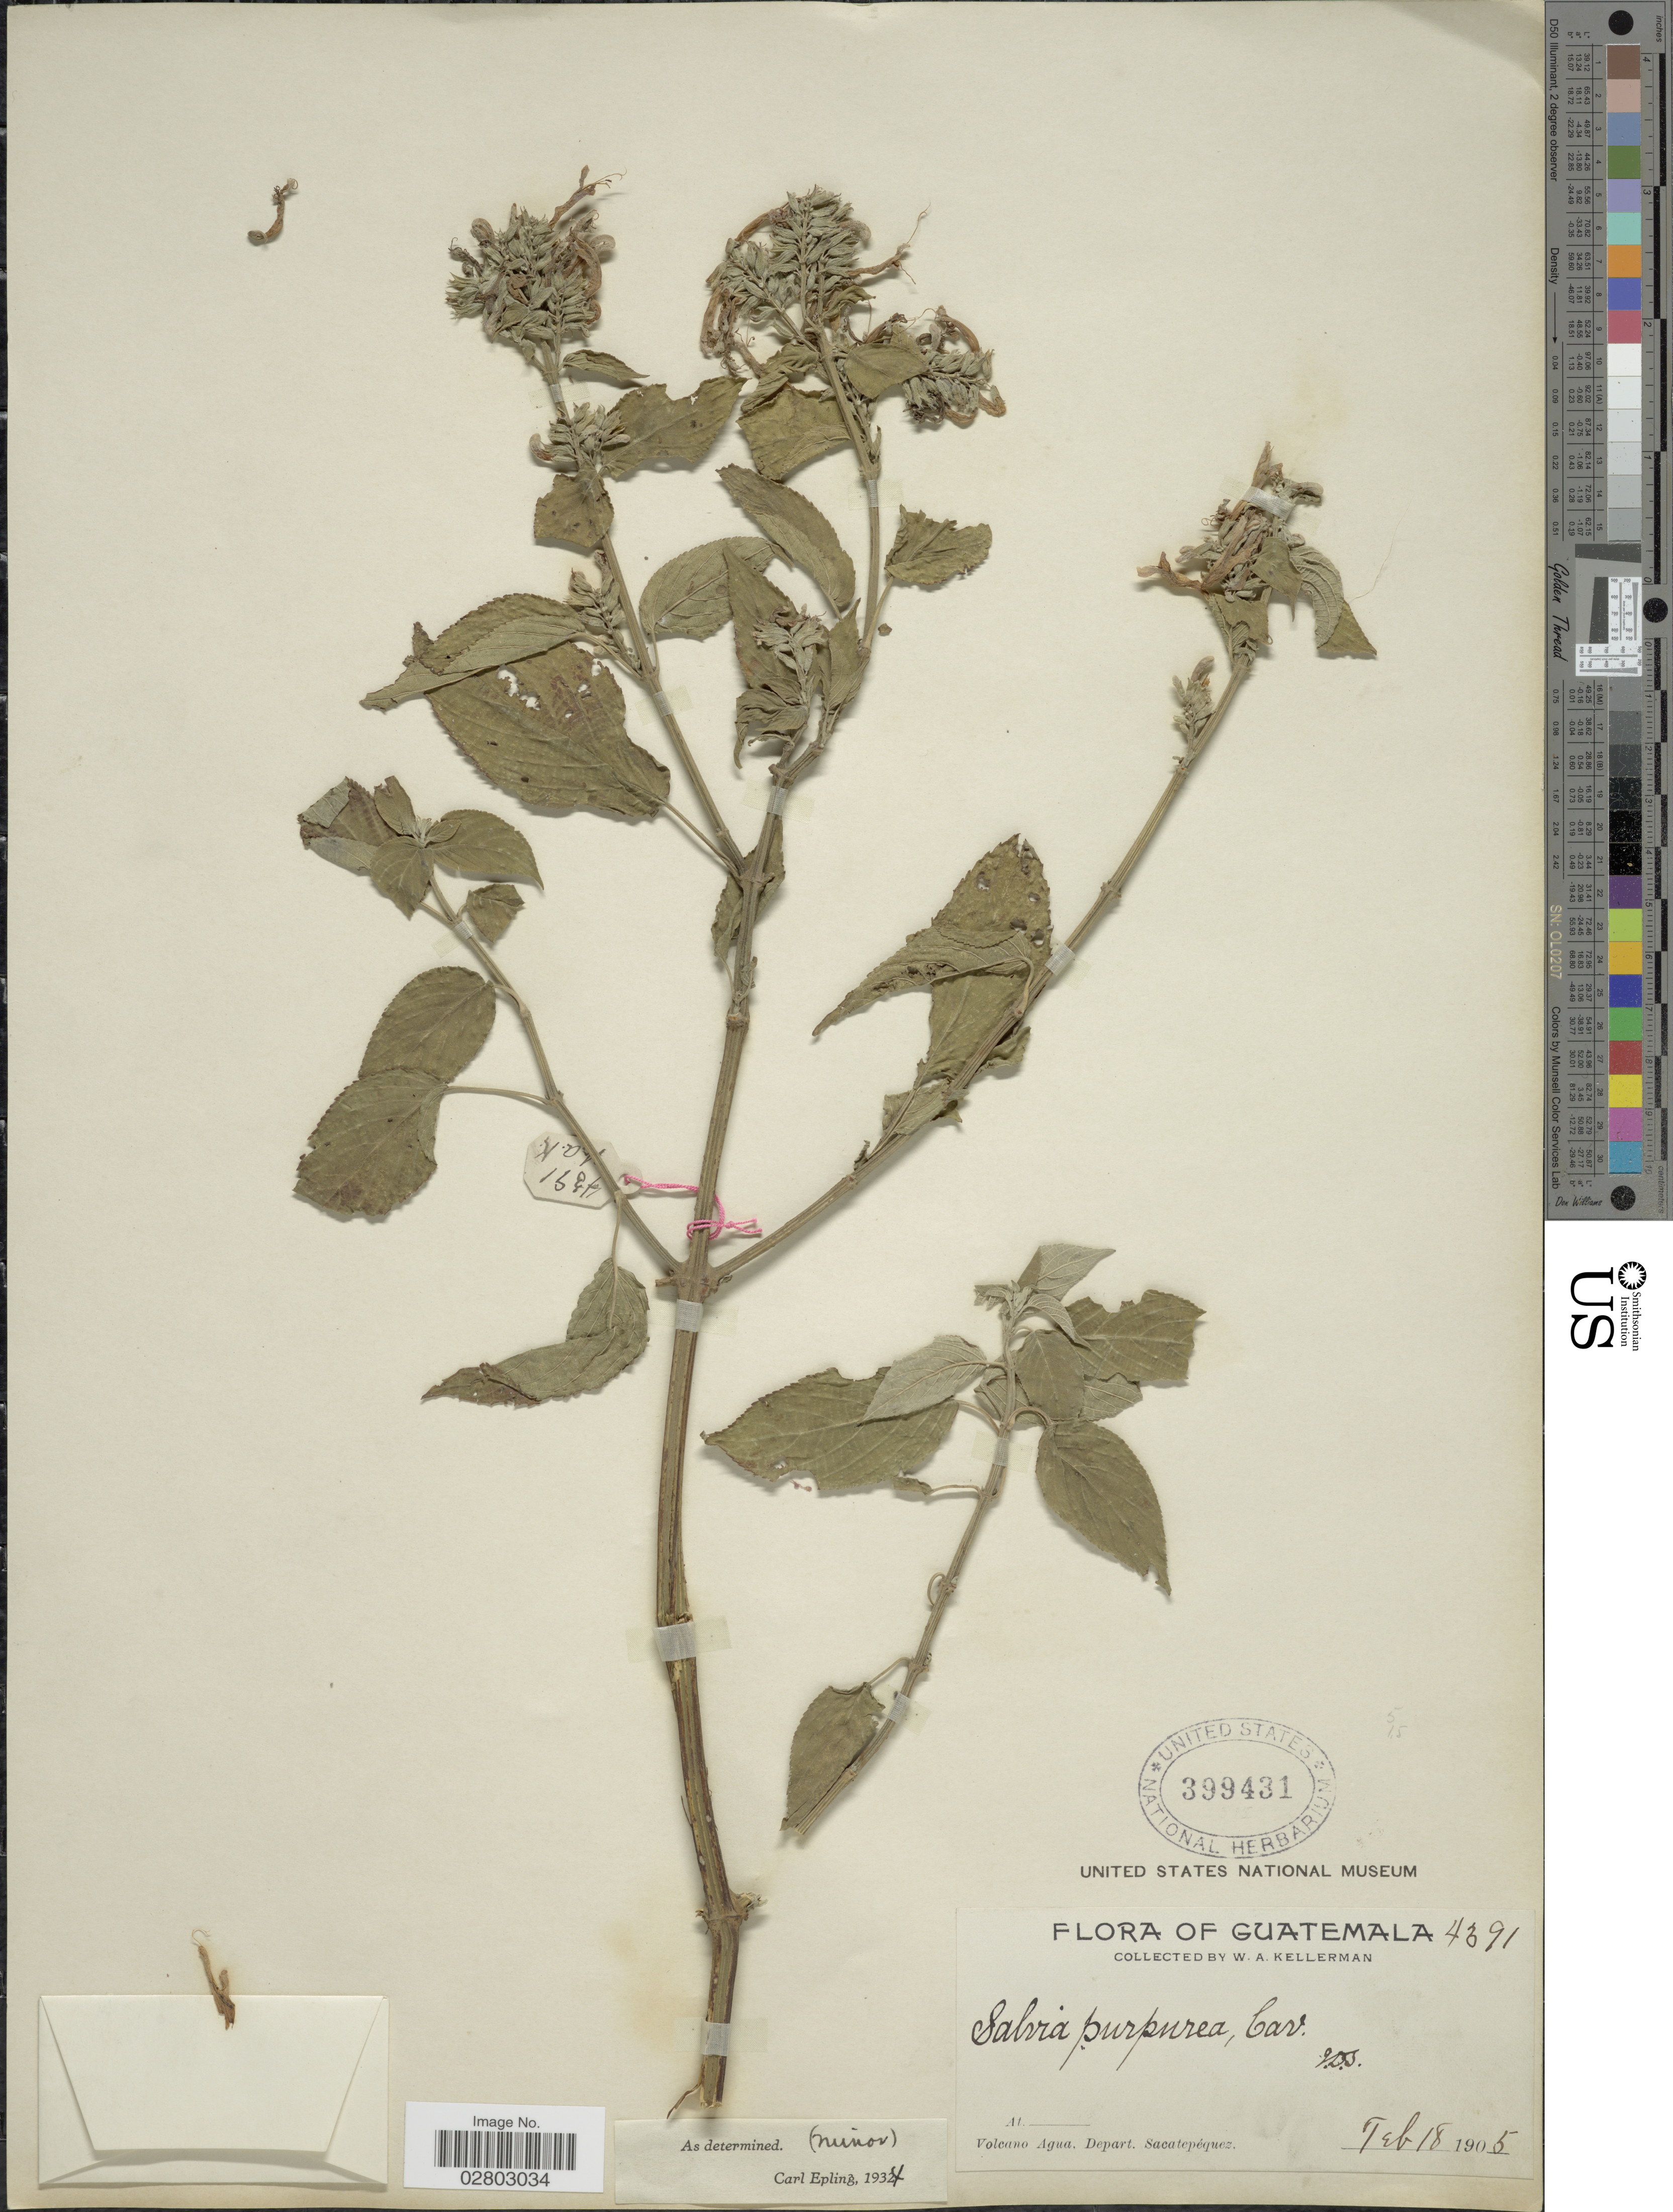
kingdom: Plantae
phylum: Tracheophyta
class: Magnoliopsida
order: Lamiales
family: Lamiaceae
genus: Salvia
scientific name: Salvia purpurea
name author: Cav.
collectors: W. Kellerman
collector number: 4391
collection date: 1905-02-18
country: Guatemala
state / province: Sacatepéquez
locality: Volcano Agua, Depart. Sacatepéquez.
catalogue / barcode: US 399431